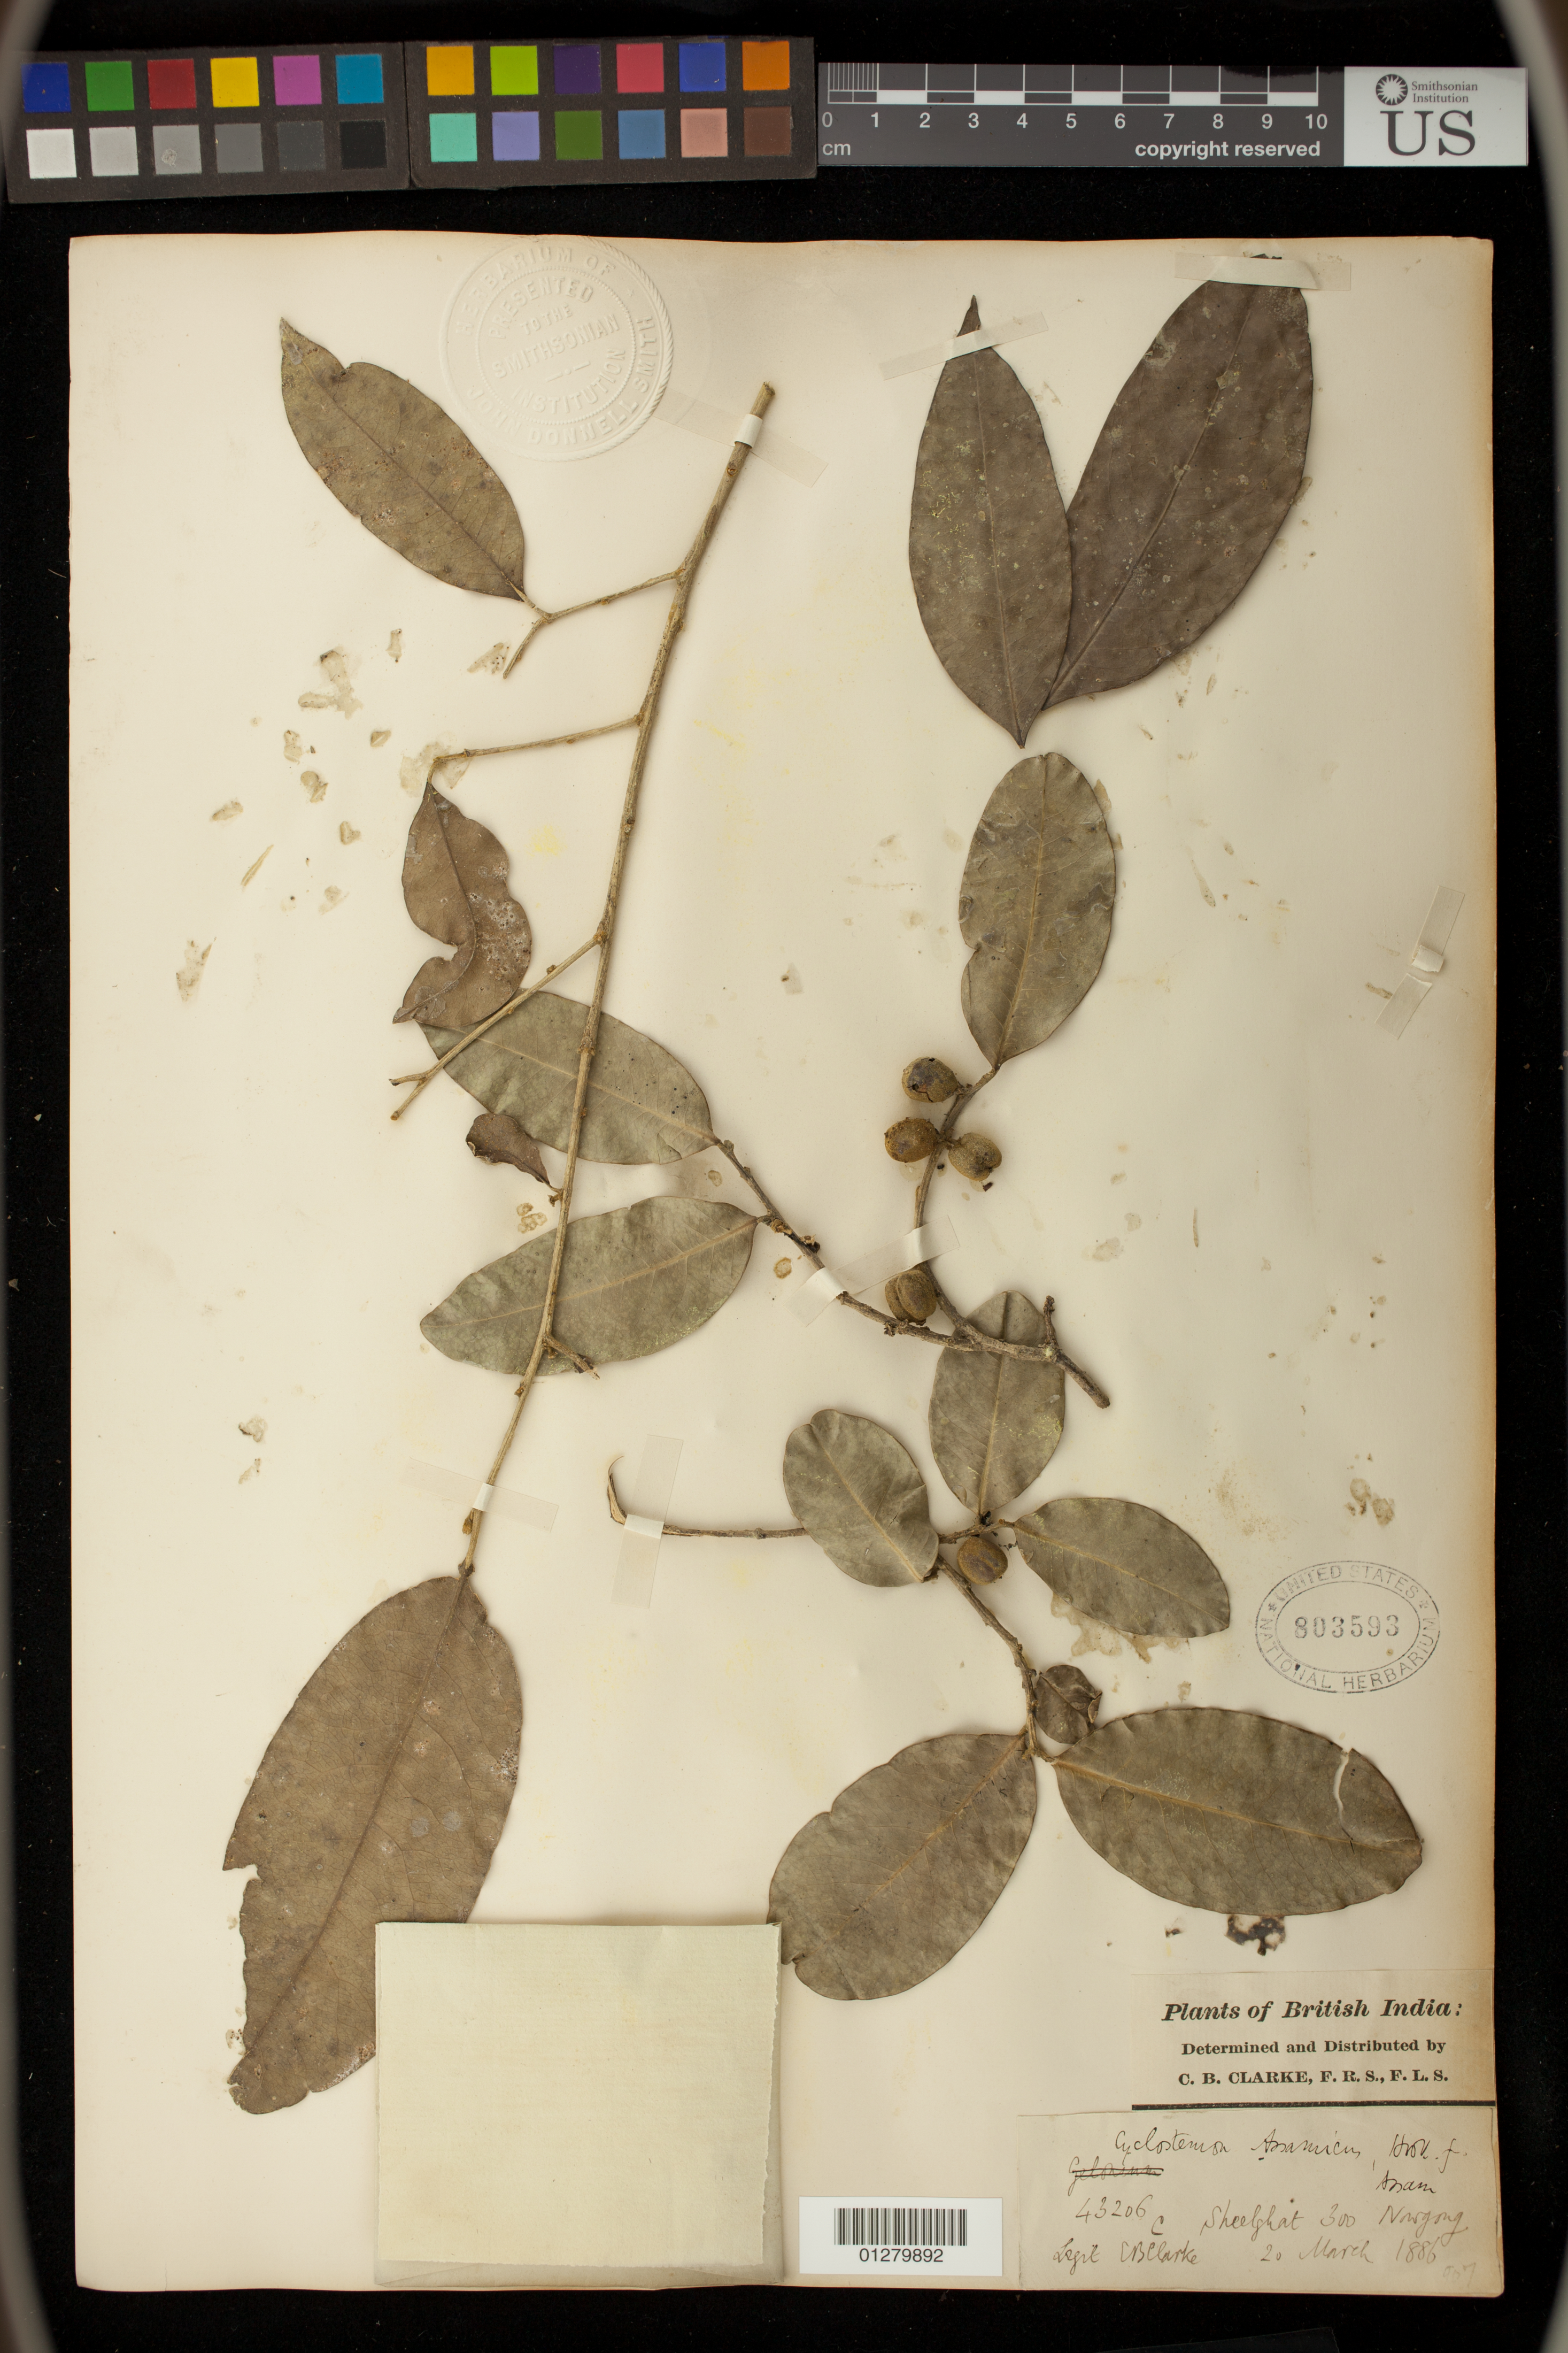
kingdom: Plantae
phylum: Tracheophyta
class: Magnoliopsida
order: Malpighiales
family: Putranjivaceae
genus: Drypetes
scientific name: Drypetes assamica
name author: (Hook. f.) Pax & K. Hoffm.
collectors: C. B. Clarke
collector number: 43206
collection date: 1886-03-20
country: India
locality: Sheelghat 300 Nowgong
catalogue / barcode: US 803593